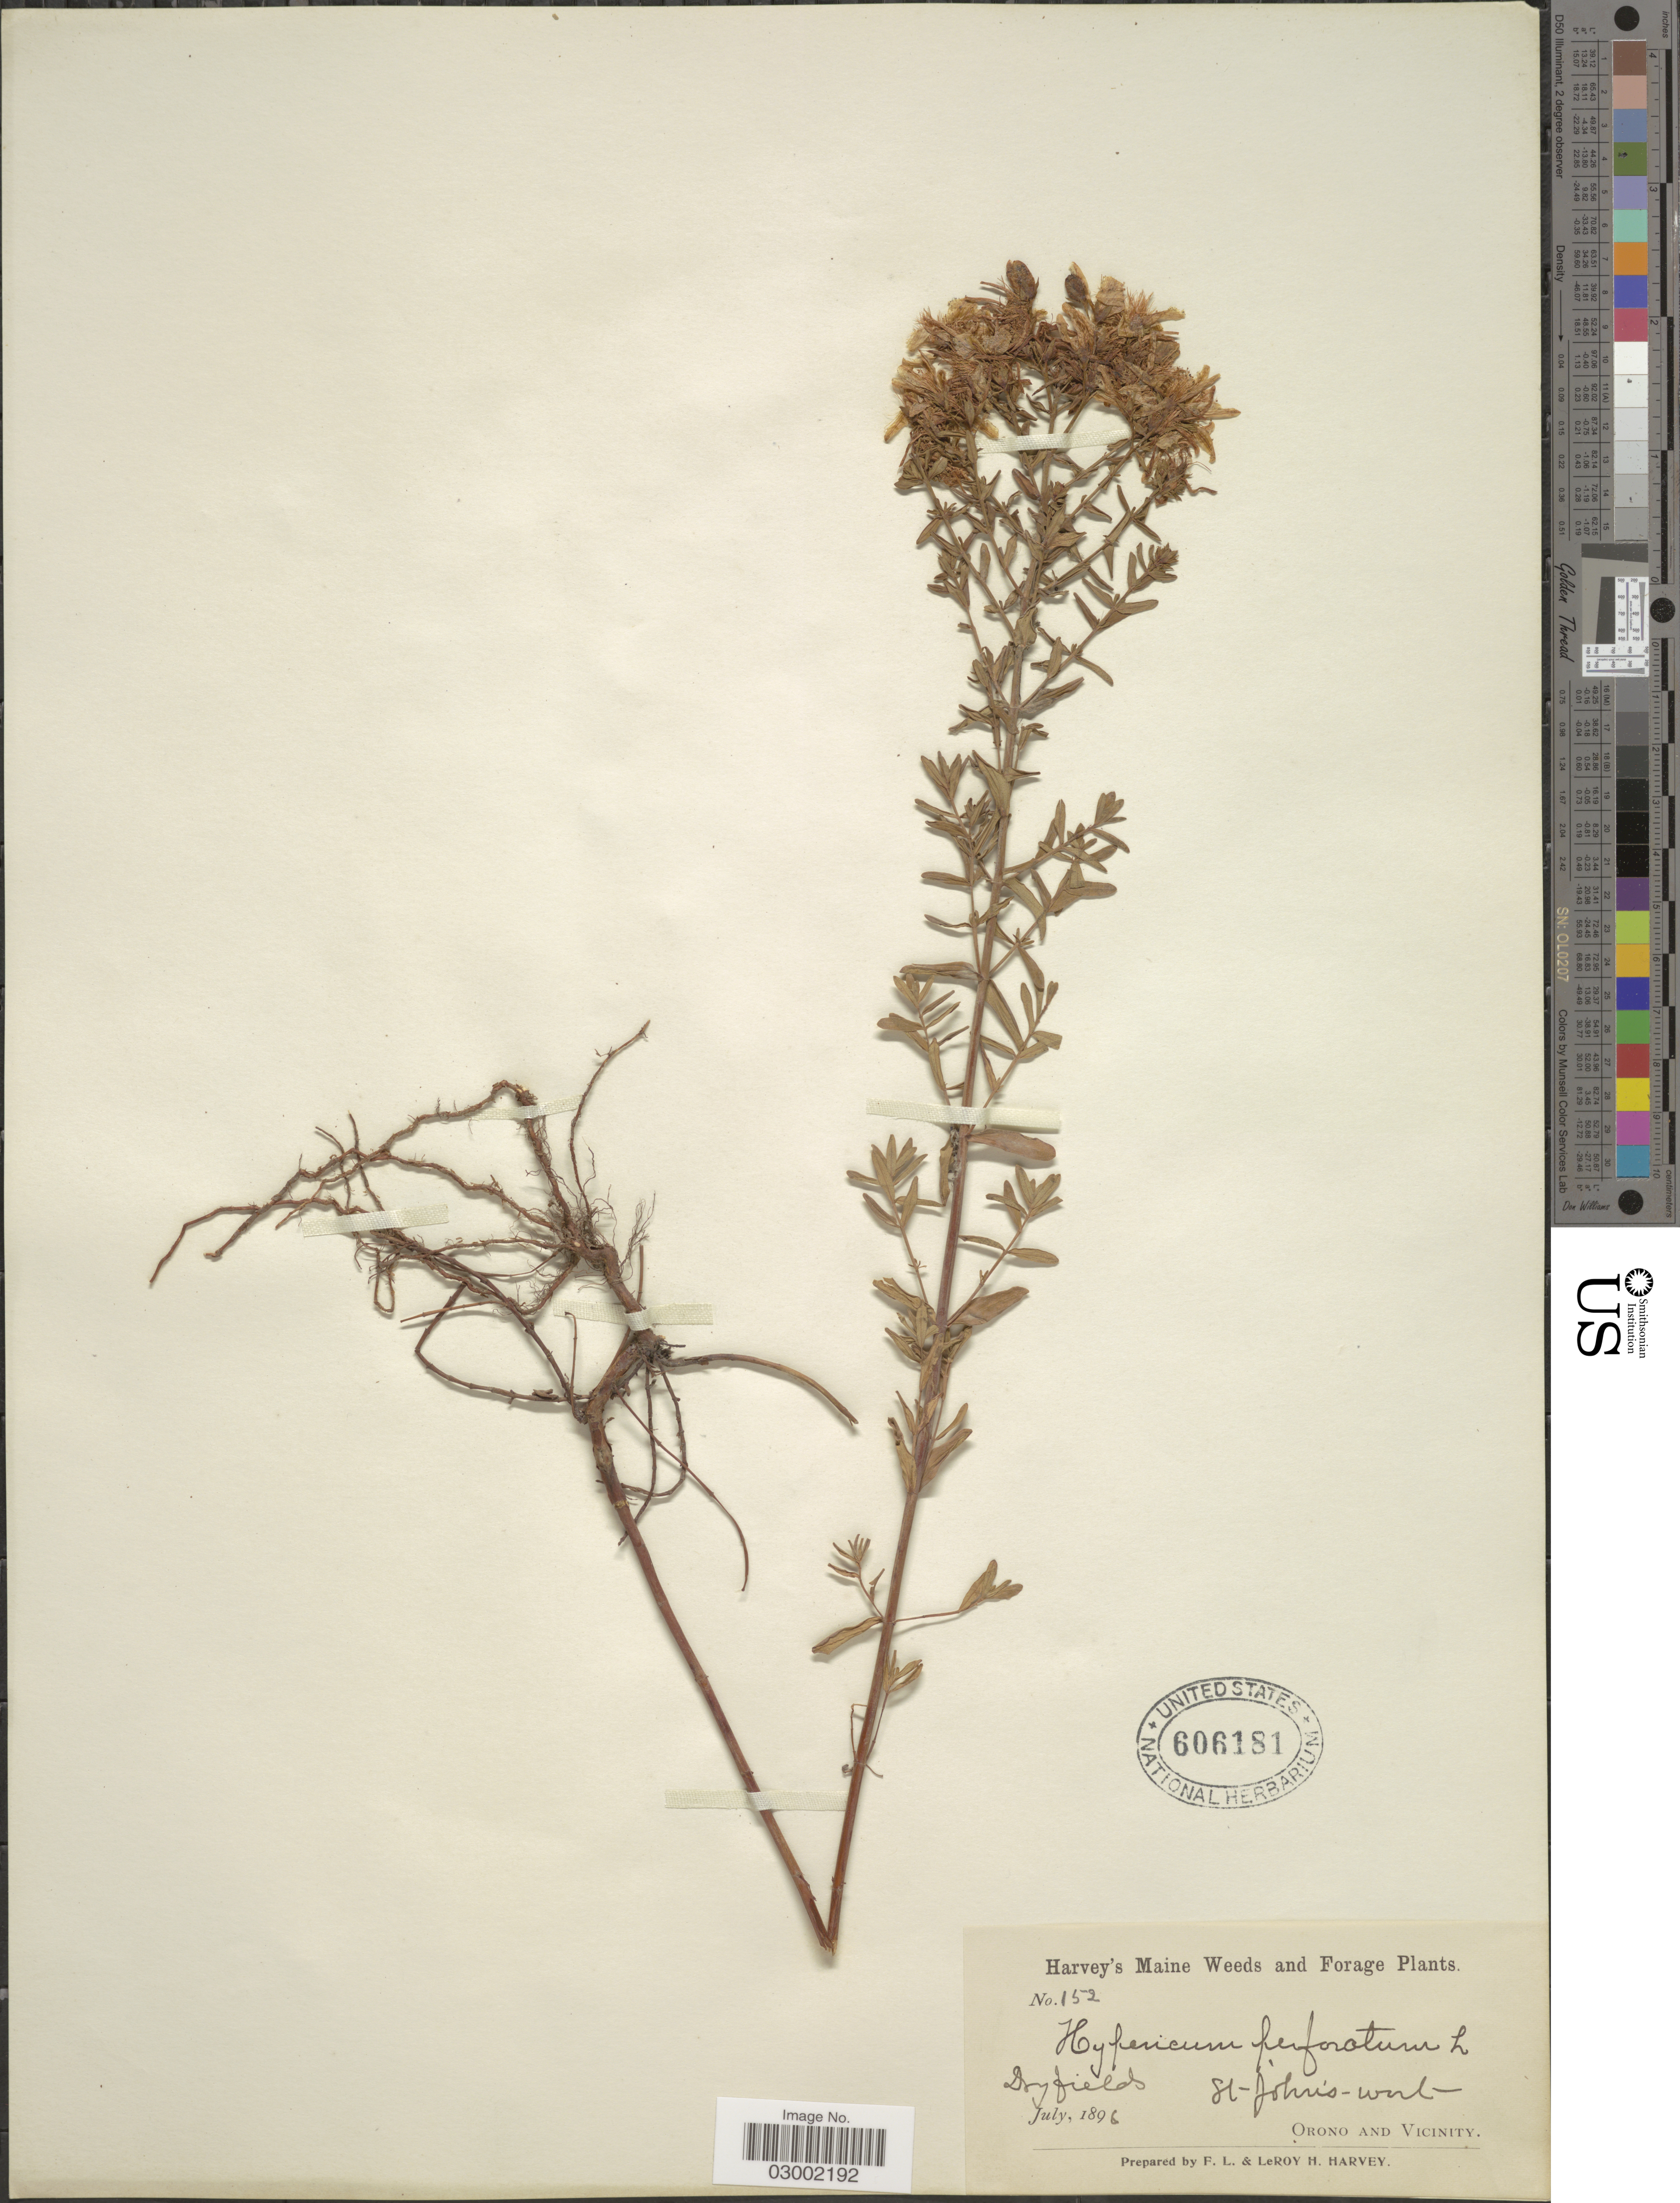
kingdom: Plantae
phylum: Tracheophyta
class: Magnoliopsida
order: Malpighiales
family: Hypericaceae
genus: Hypericum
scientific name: Hypericum perforatum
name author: L.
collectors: F. L. Harvey & L. H. Harvey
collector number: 152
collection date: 1896-07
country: United States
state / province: Maine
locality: Harvey's Maine Weeds and Forage Plants. Dry fields. Orono and Vicinity.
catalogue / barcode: US 606181